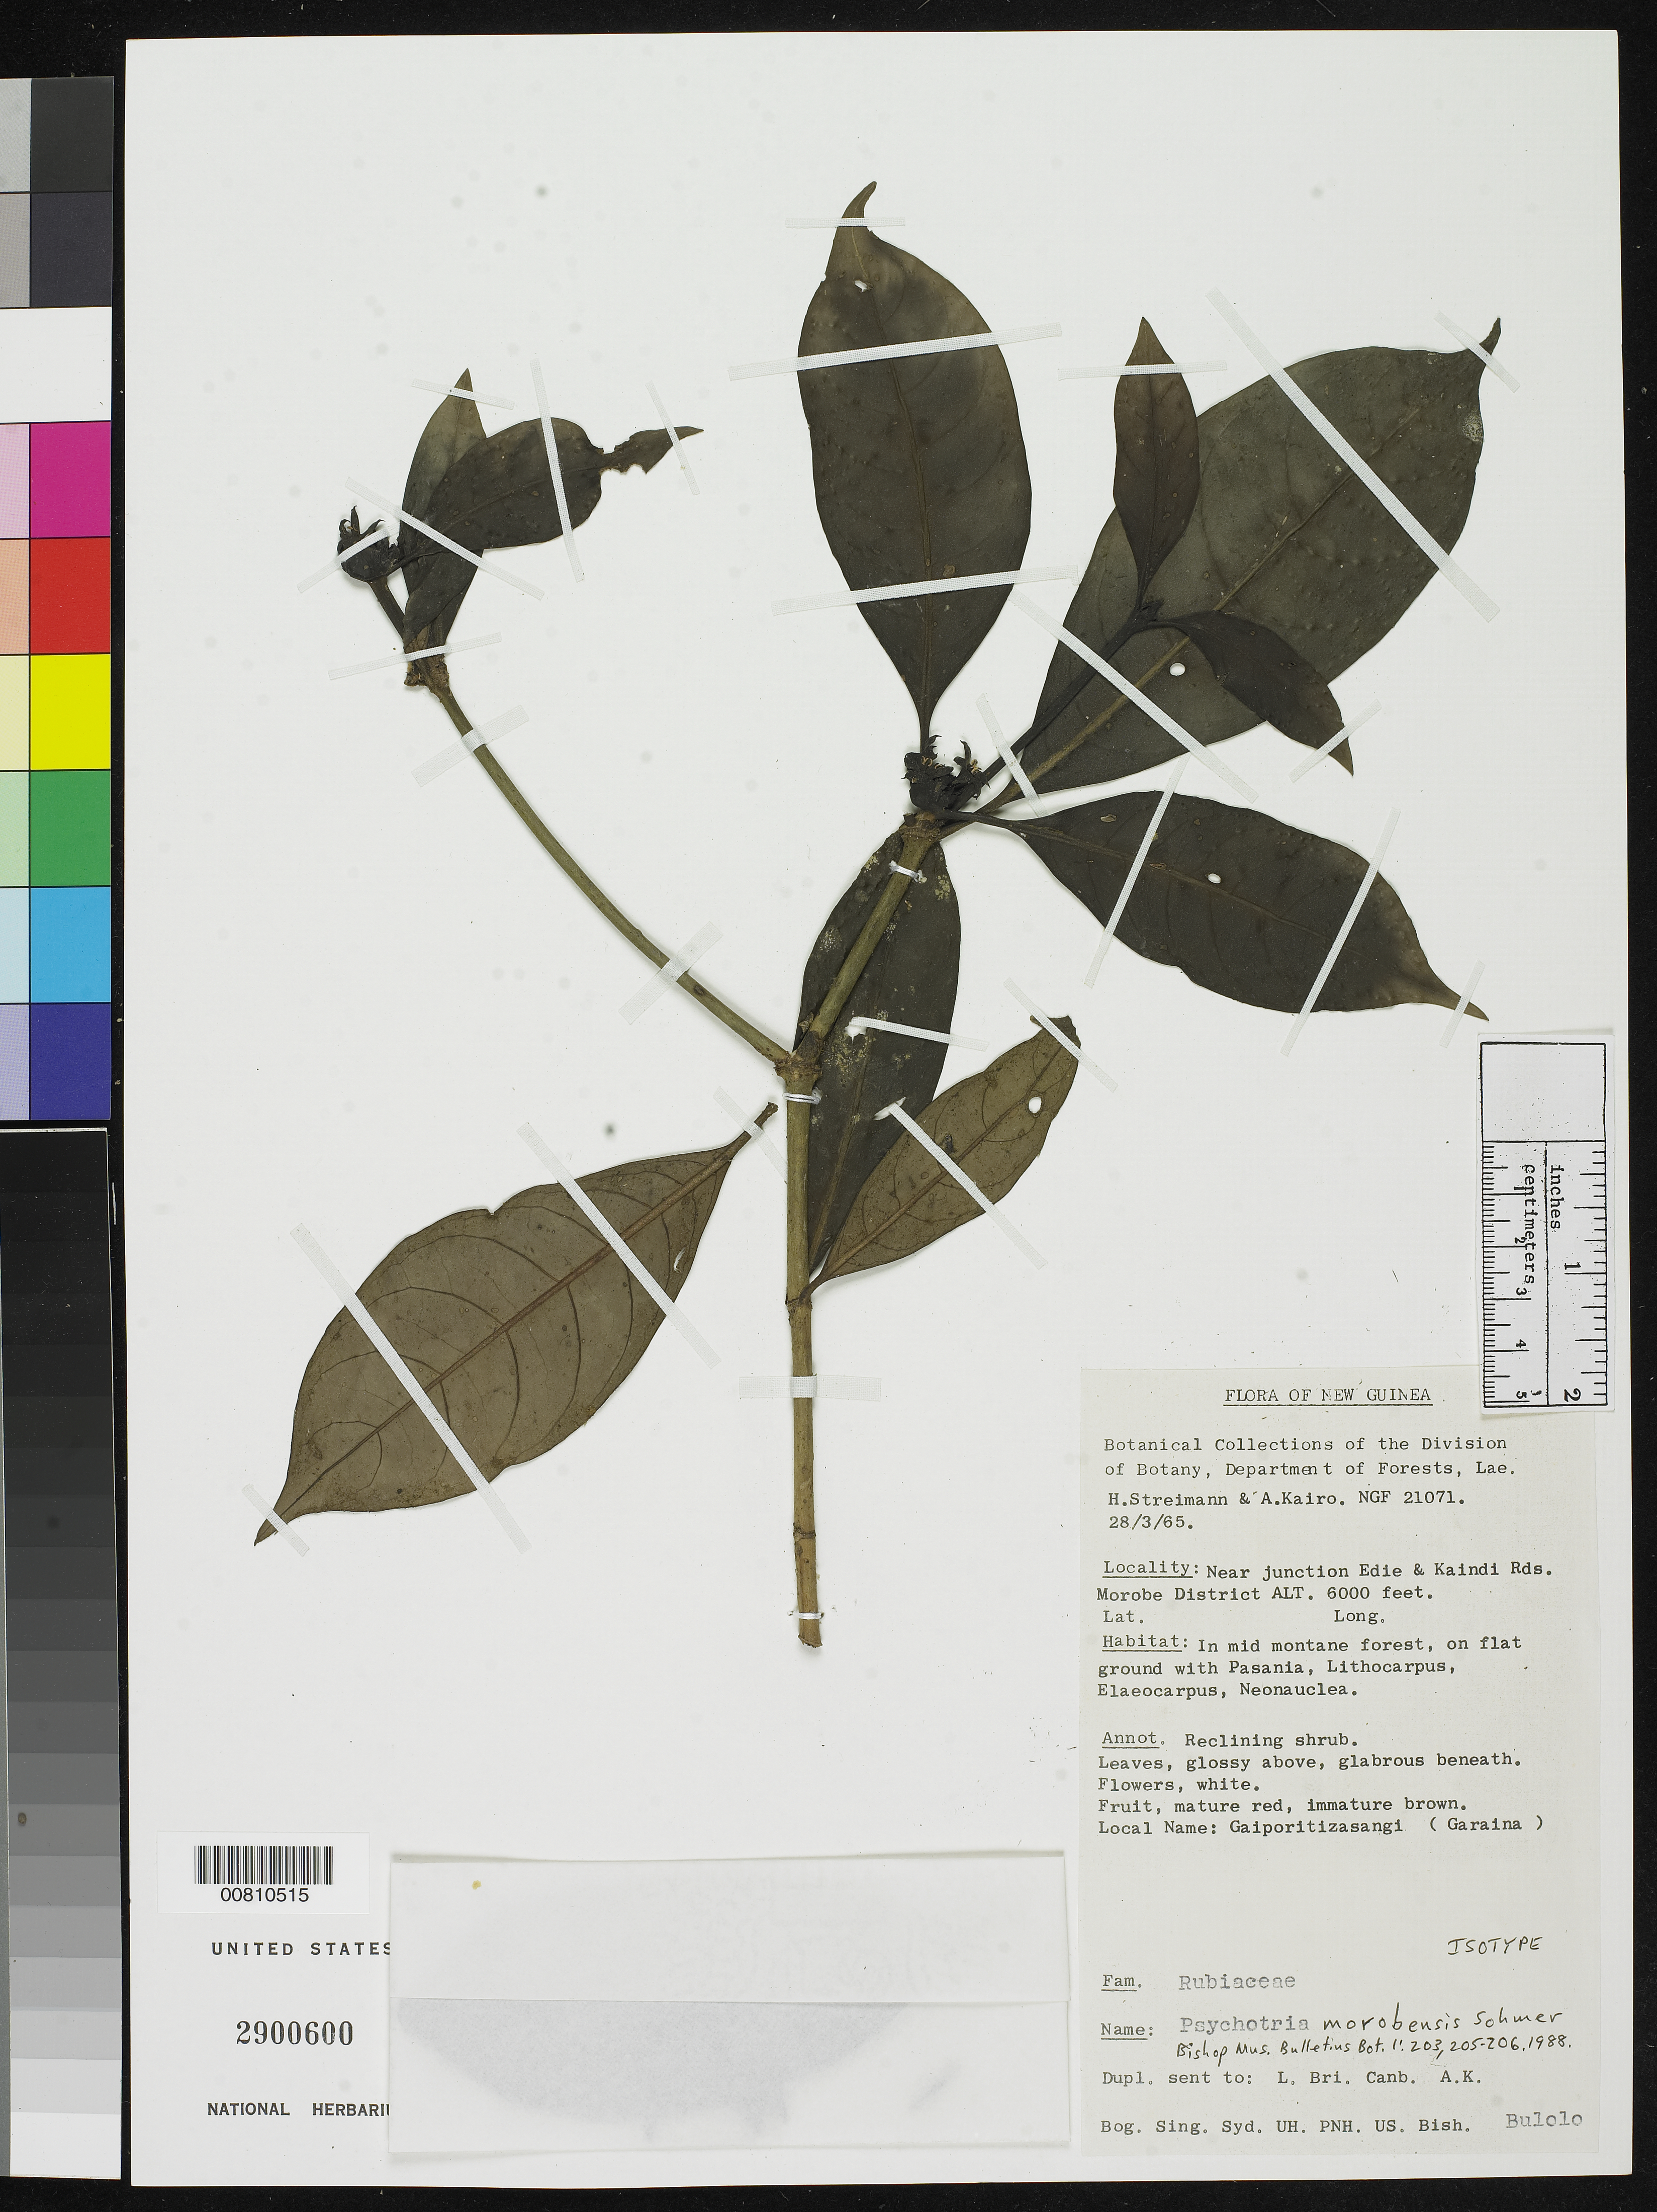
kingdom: Plantae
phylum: Tracheophyta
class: Magnoliopsida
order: Gentianales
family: Rubiaceae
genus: Psychotria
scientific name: Psychotria morobensis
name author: Sohmer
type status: Isotype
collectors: H. Streimann & A. Kairo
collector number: NGF 21071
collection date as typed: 28 Mar 1965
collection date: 1965-03-28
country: Papua New Guinea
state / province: Morobe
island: New Guinea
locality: Near junction Edie & Kaindi Rds. Morobe District.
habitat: In mid montane forest, on flat ground with Pasania, Lithocarpus, Elaeocarpus, Neonauclea.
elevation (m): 1829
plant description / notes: Holotype at LAE.; Common name: Local name: Gaiporitizasangi (Garaina)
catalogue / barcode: US 2900600